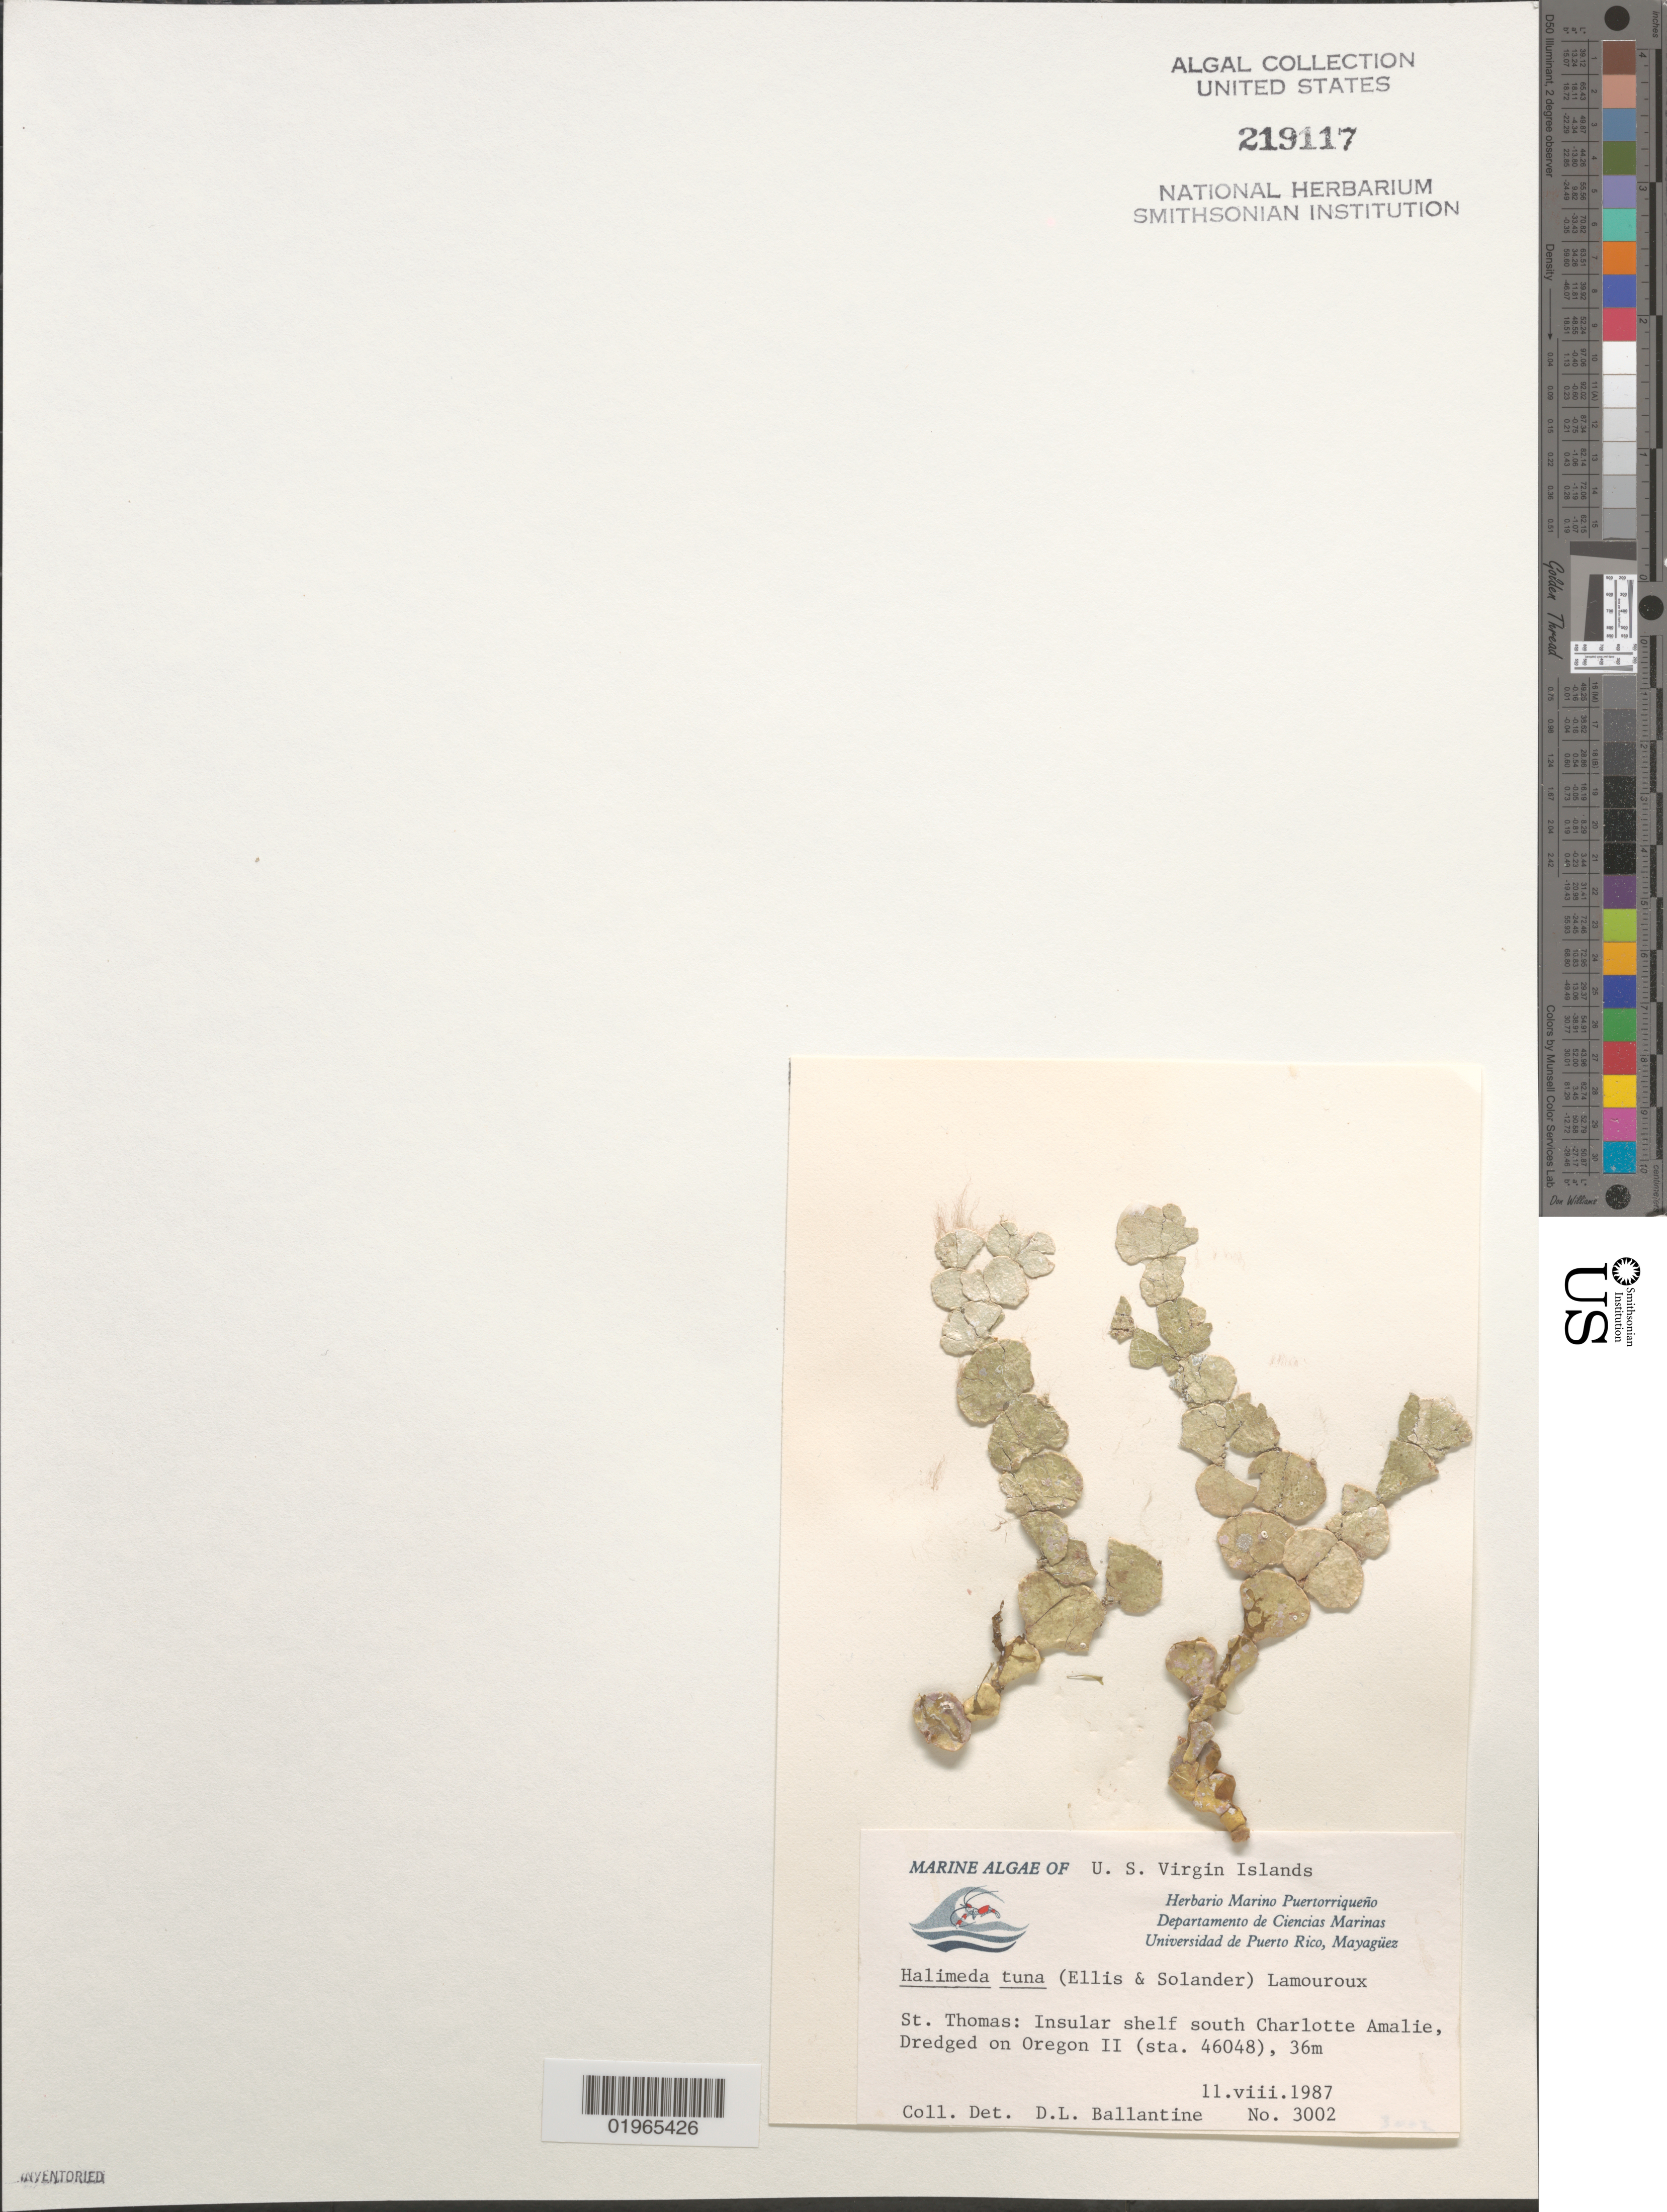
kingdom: Plantae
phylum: Chlorophyta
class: Ulvophyceae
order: Bryopsidales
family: Halimedaceae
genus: Halimeda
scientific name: Halimeda tuna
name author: (J. Ellis & Sol.) J.V.Lamouroux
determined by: Ballantine, D. L.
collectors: D.L. Ballantine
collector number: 3002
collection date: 1987-08-11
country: U.S. Virgin Islands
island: St. Thomas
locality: Insular shelf south Charlotte Amalie, dredged on Oregon II (sta. 46048)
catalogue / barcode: US 219117